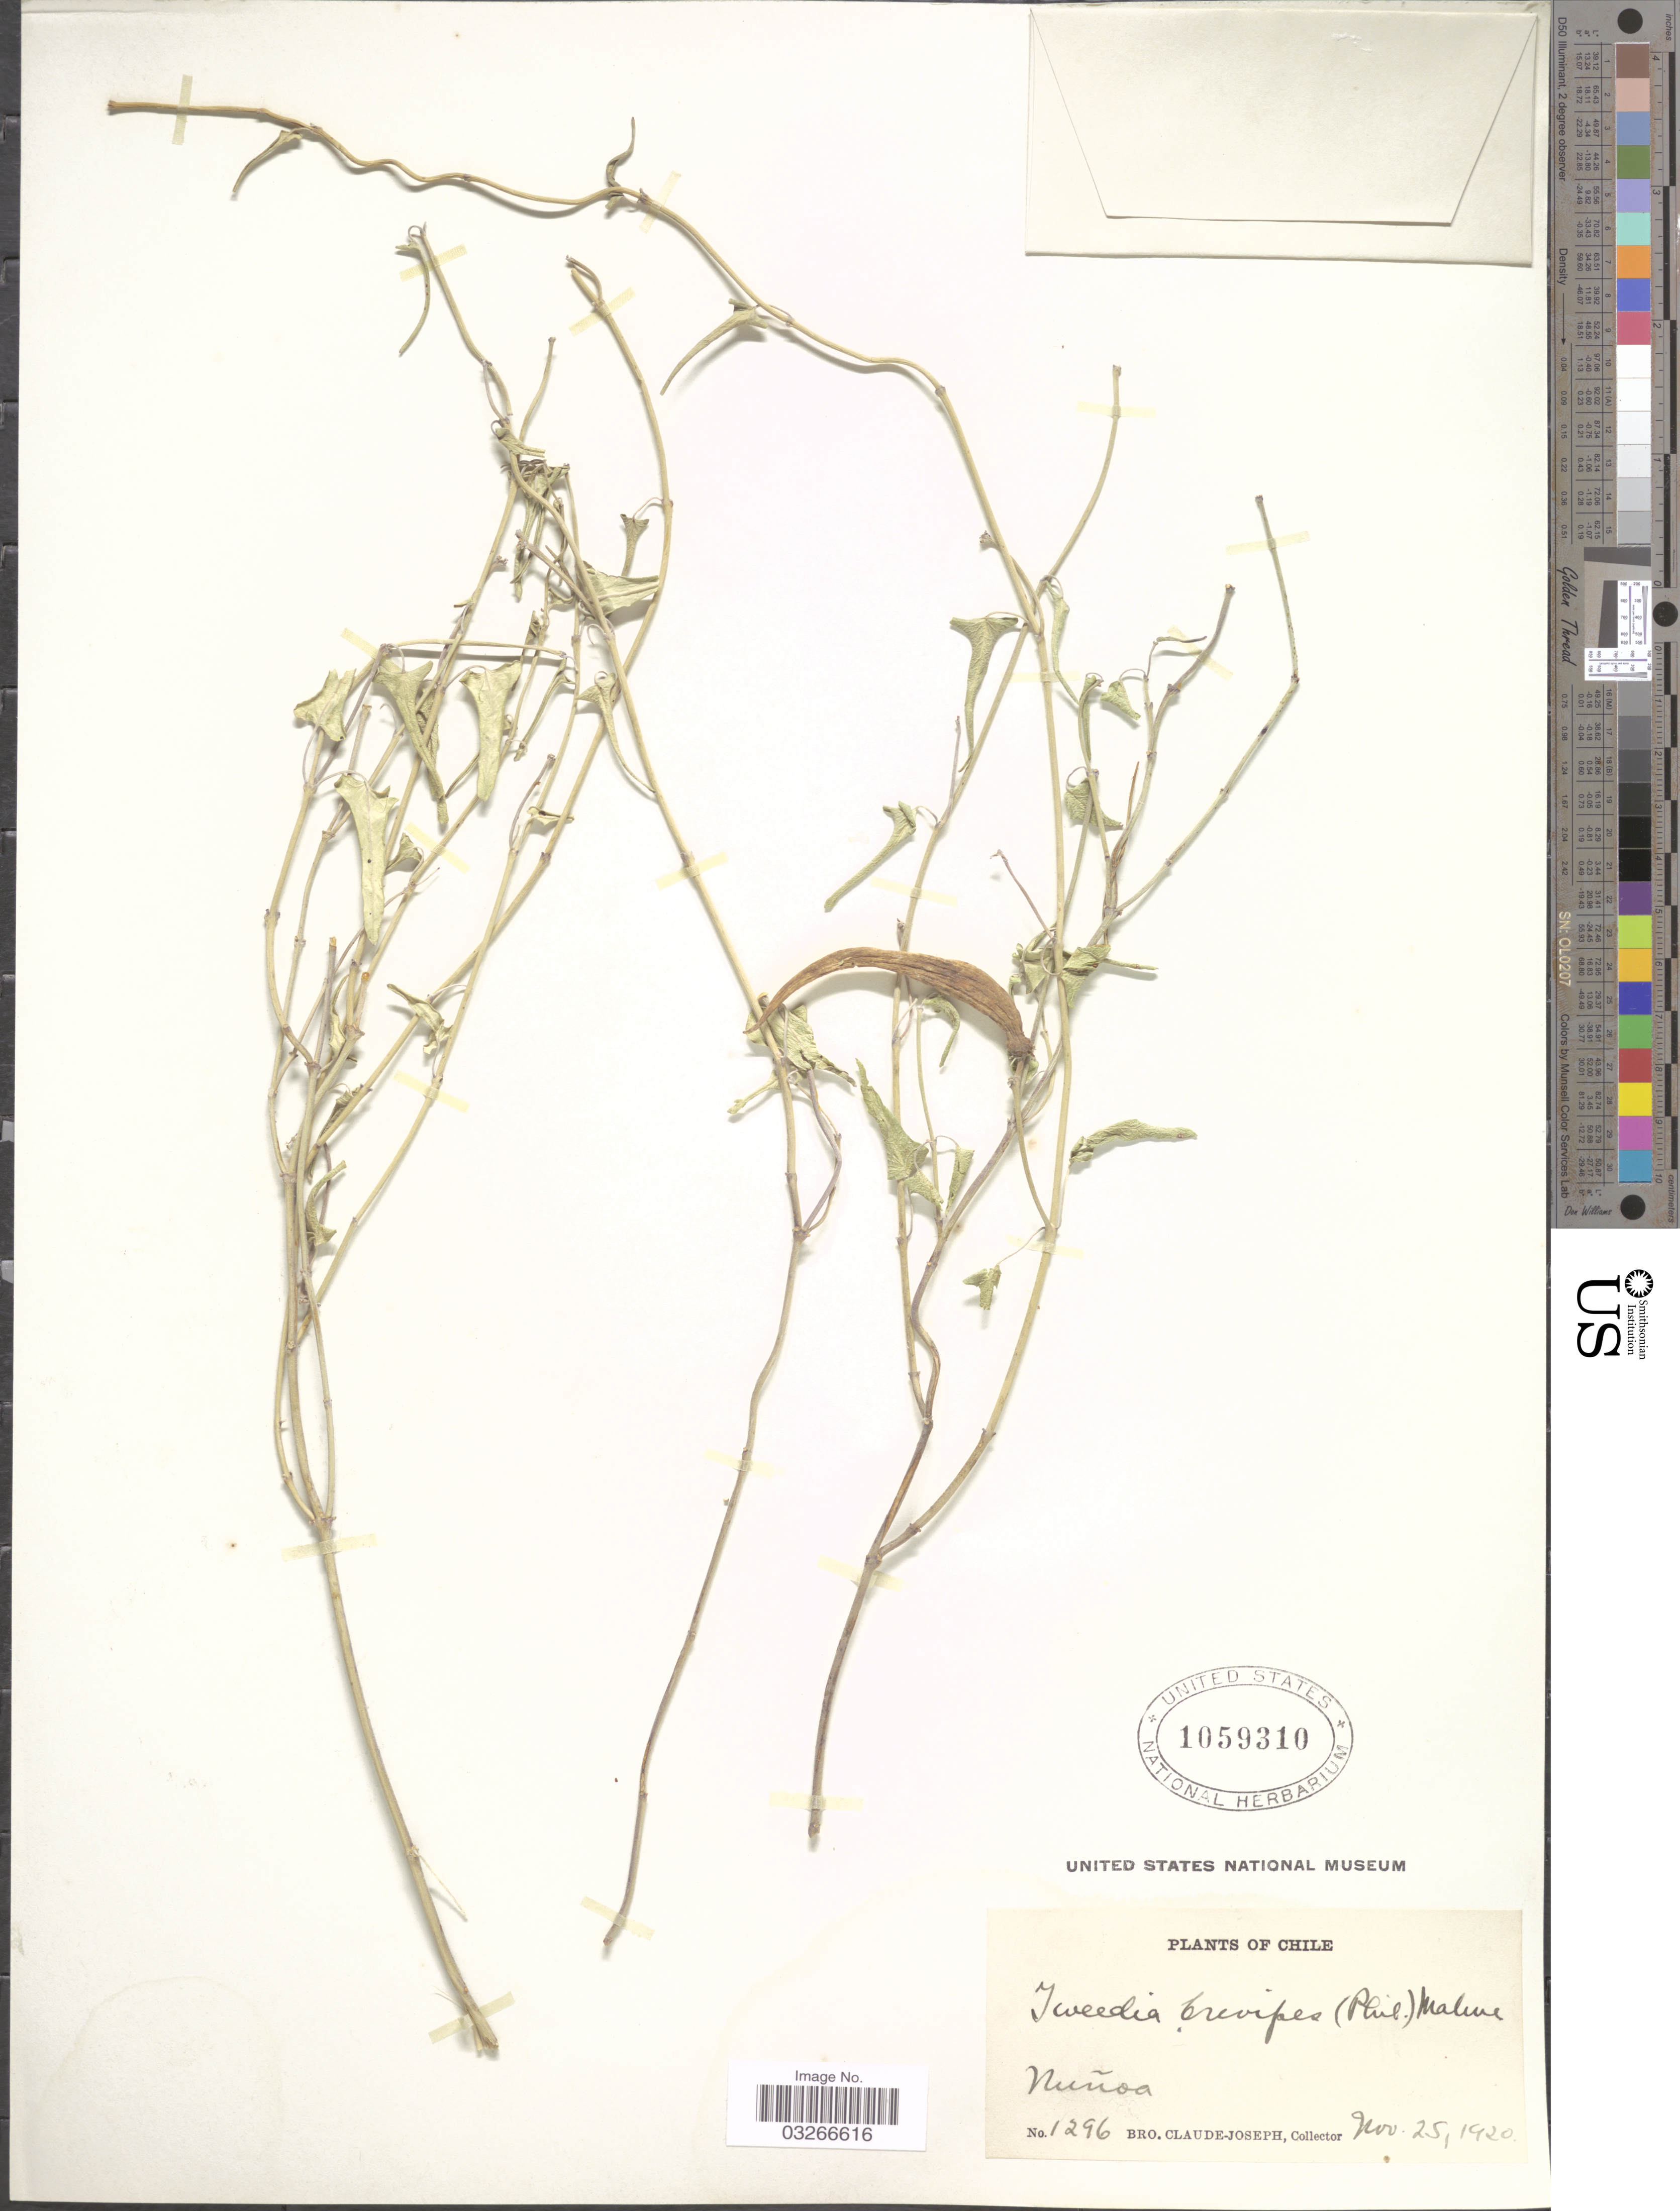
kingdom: Plantae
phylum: Tracheophyta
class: Magnoliopsida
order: Gentianales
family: Apocynaceae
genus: Tweedia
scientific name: Tweedia brevipes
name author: (Phil.) Malme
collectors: Bro. Claude-Joseph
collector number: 1296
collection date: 1920-11-25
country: Chile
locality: Nuñoa.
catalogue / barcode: US 1059310